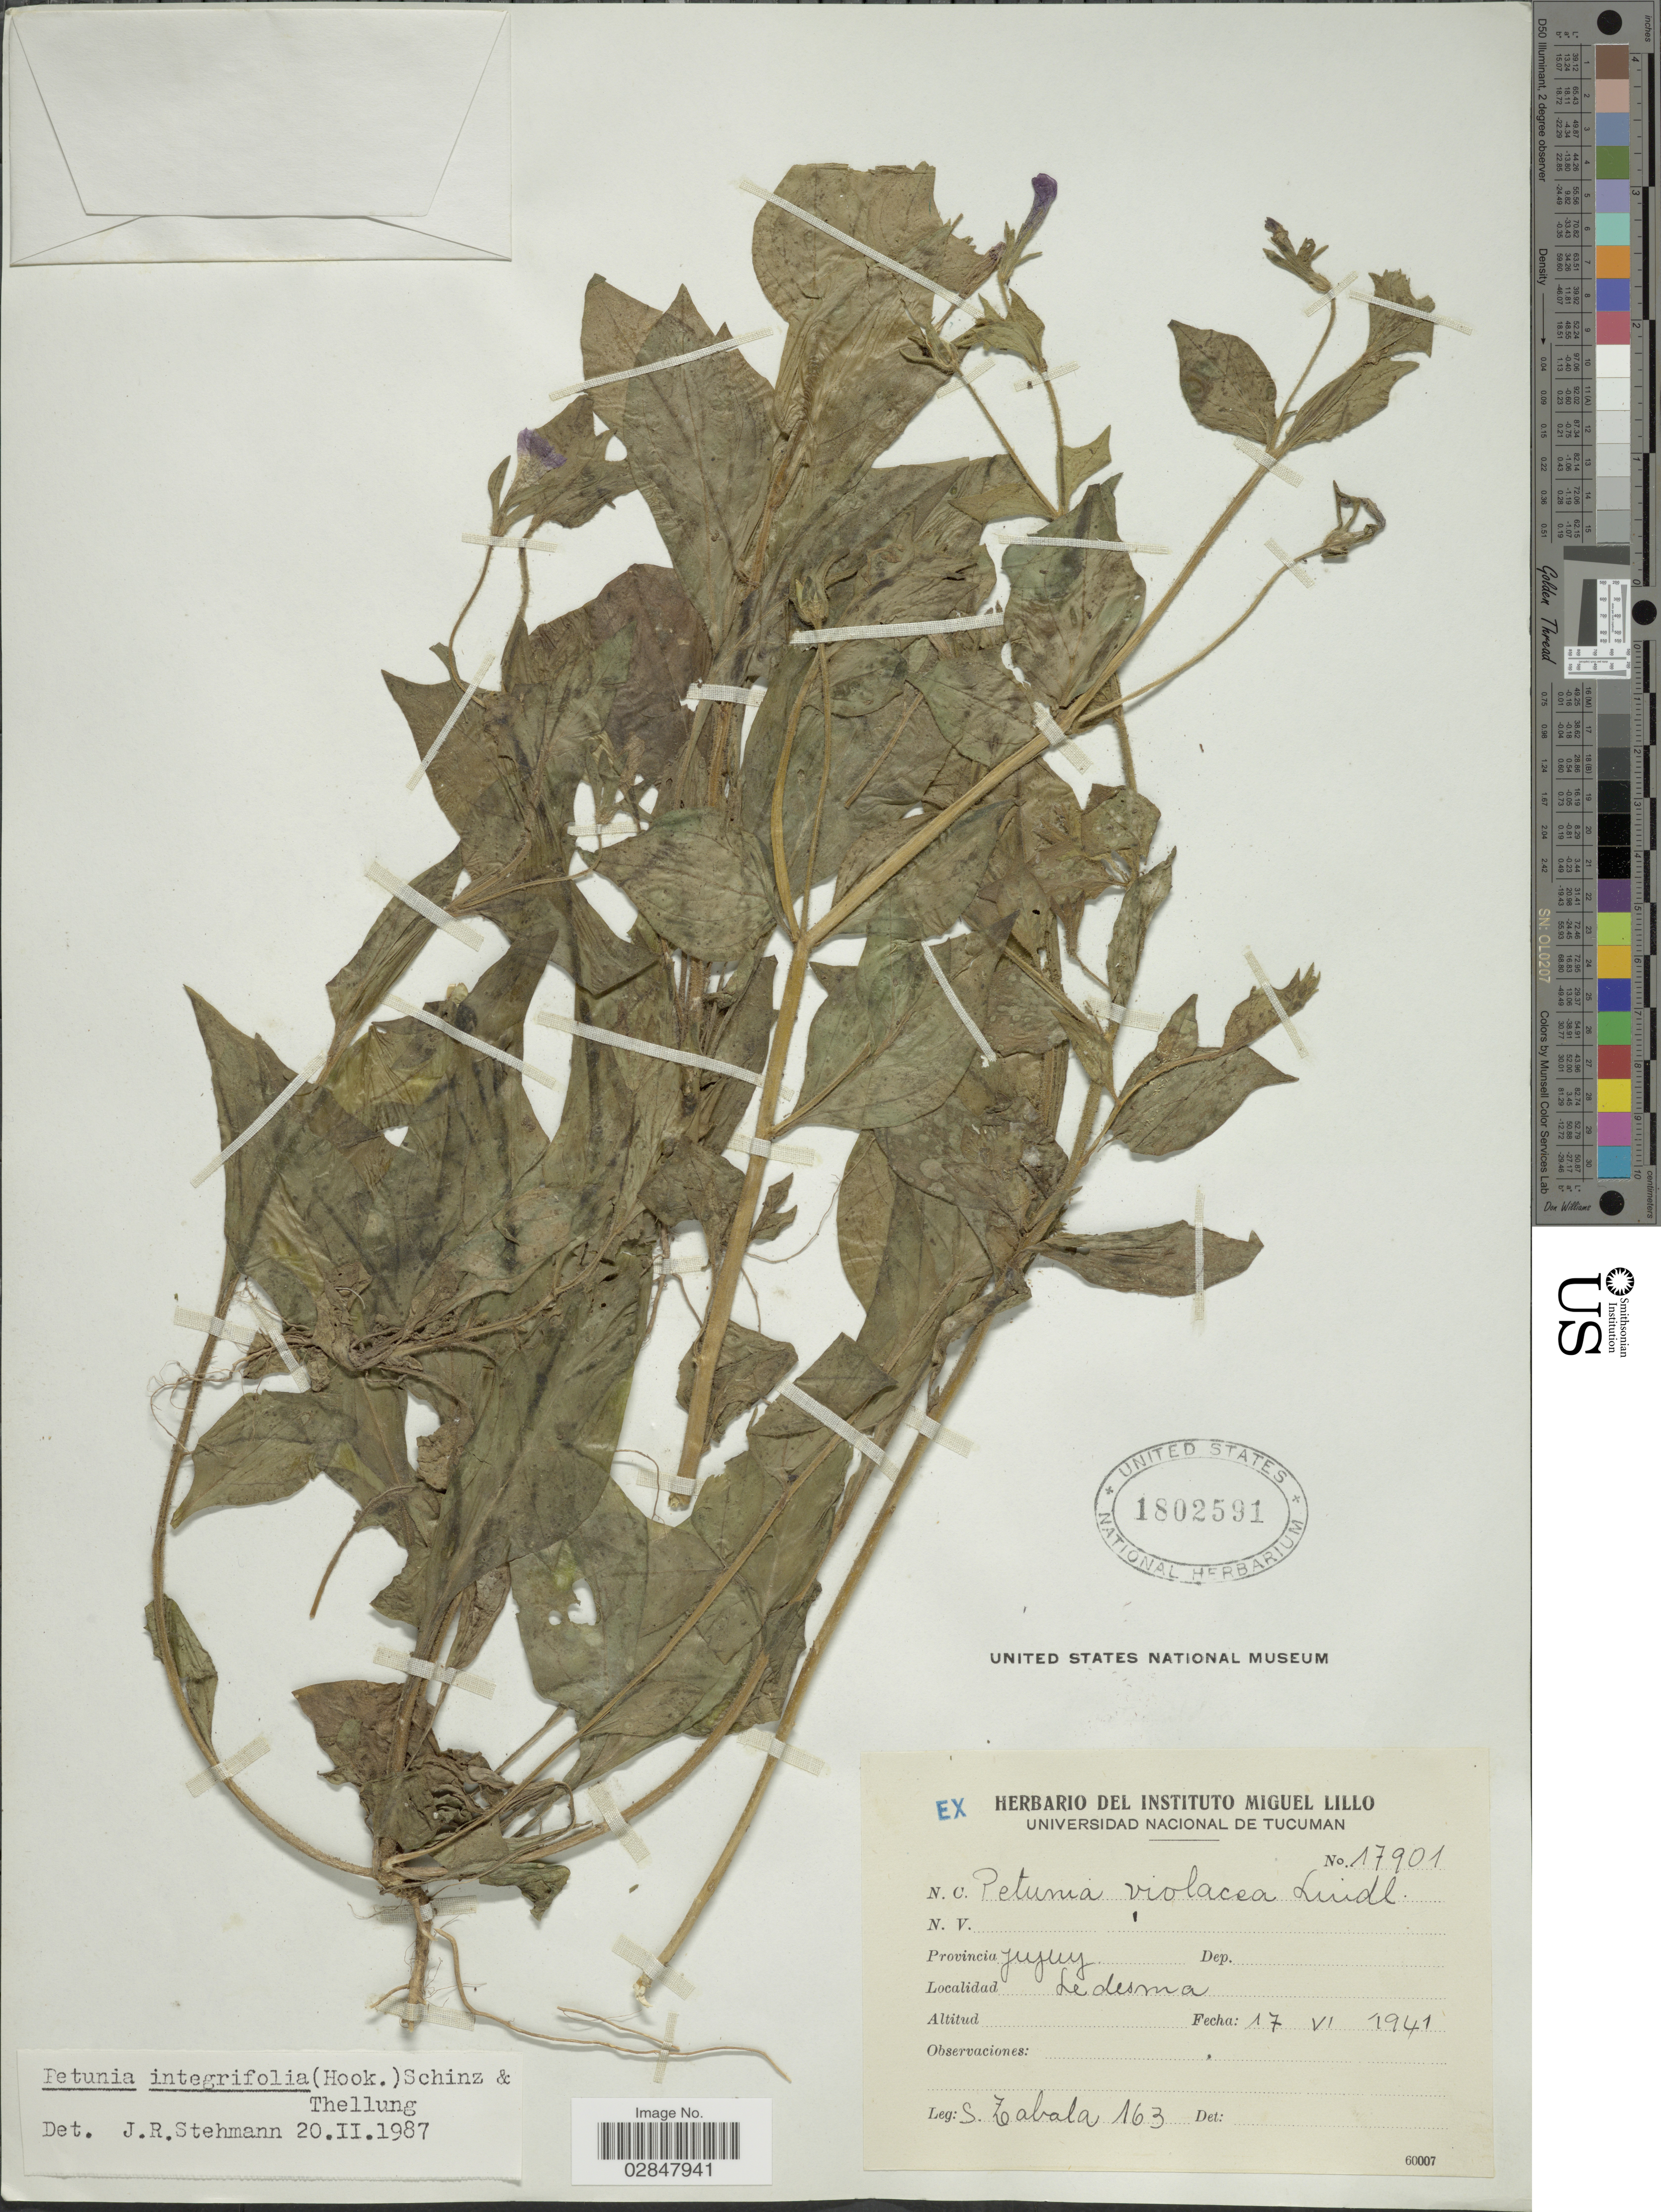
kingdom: Plantae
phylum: Tracheophyta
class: Magnoliopsida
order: Solanales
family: Solanaceae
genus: Petunia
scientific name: Petunia integrifolia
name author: (Hook.) Schinz & Thell.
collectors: S. Zabala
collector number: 163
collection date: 1941-06-17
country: Argentina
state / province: Jujuy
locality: Ledesma.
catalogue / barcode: US 1802591